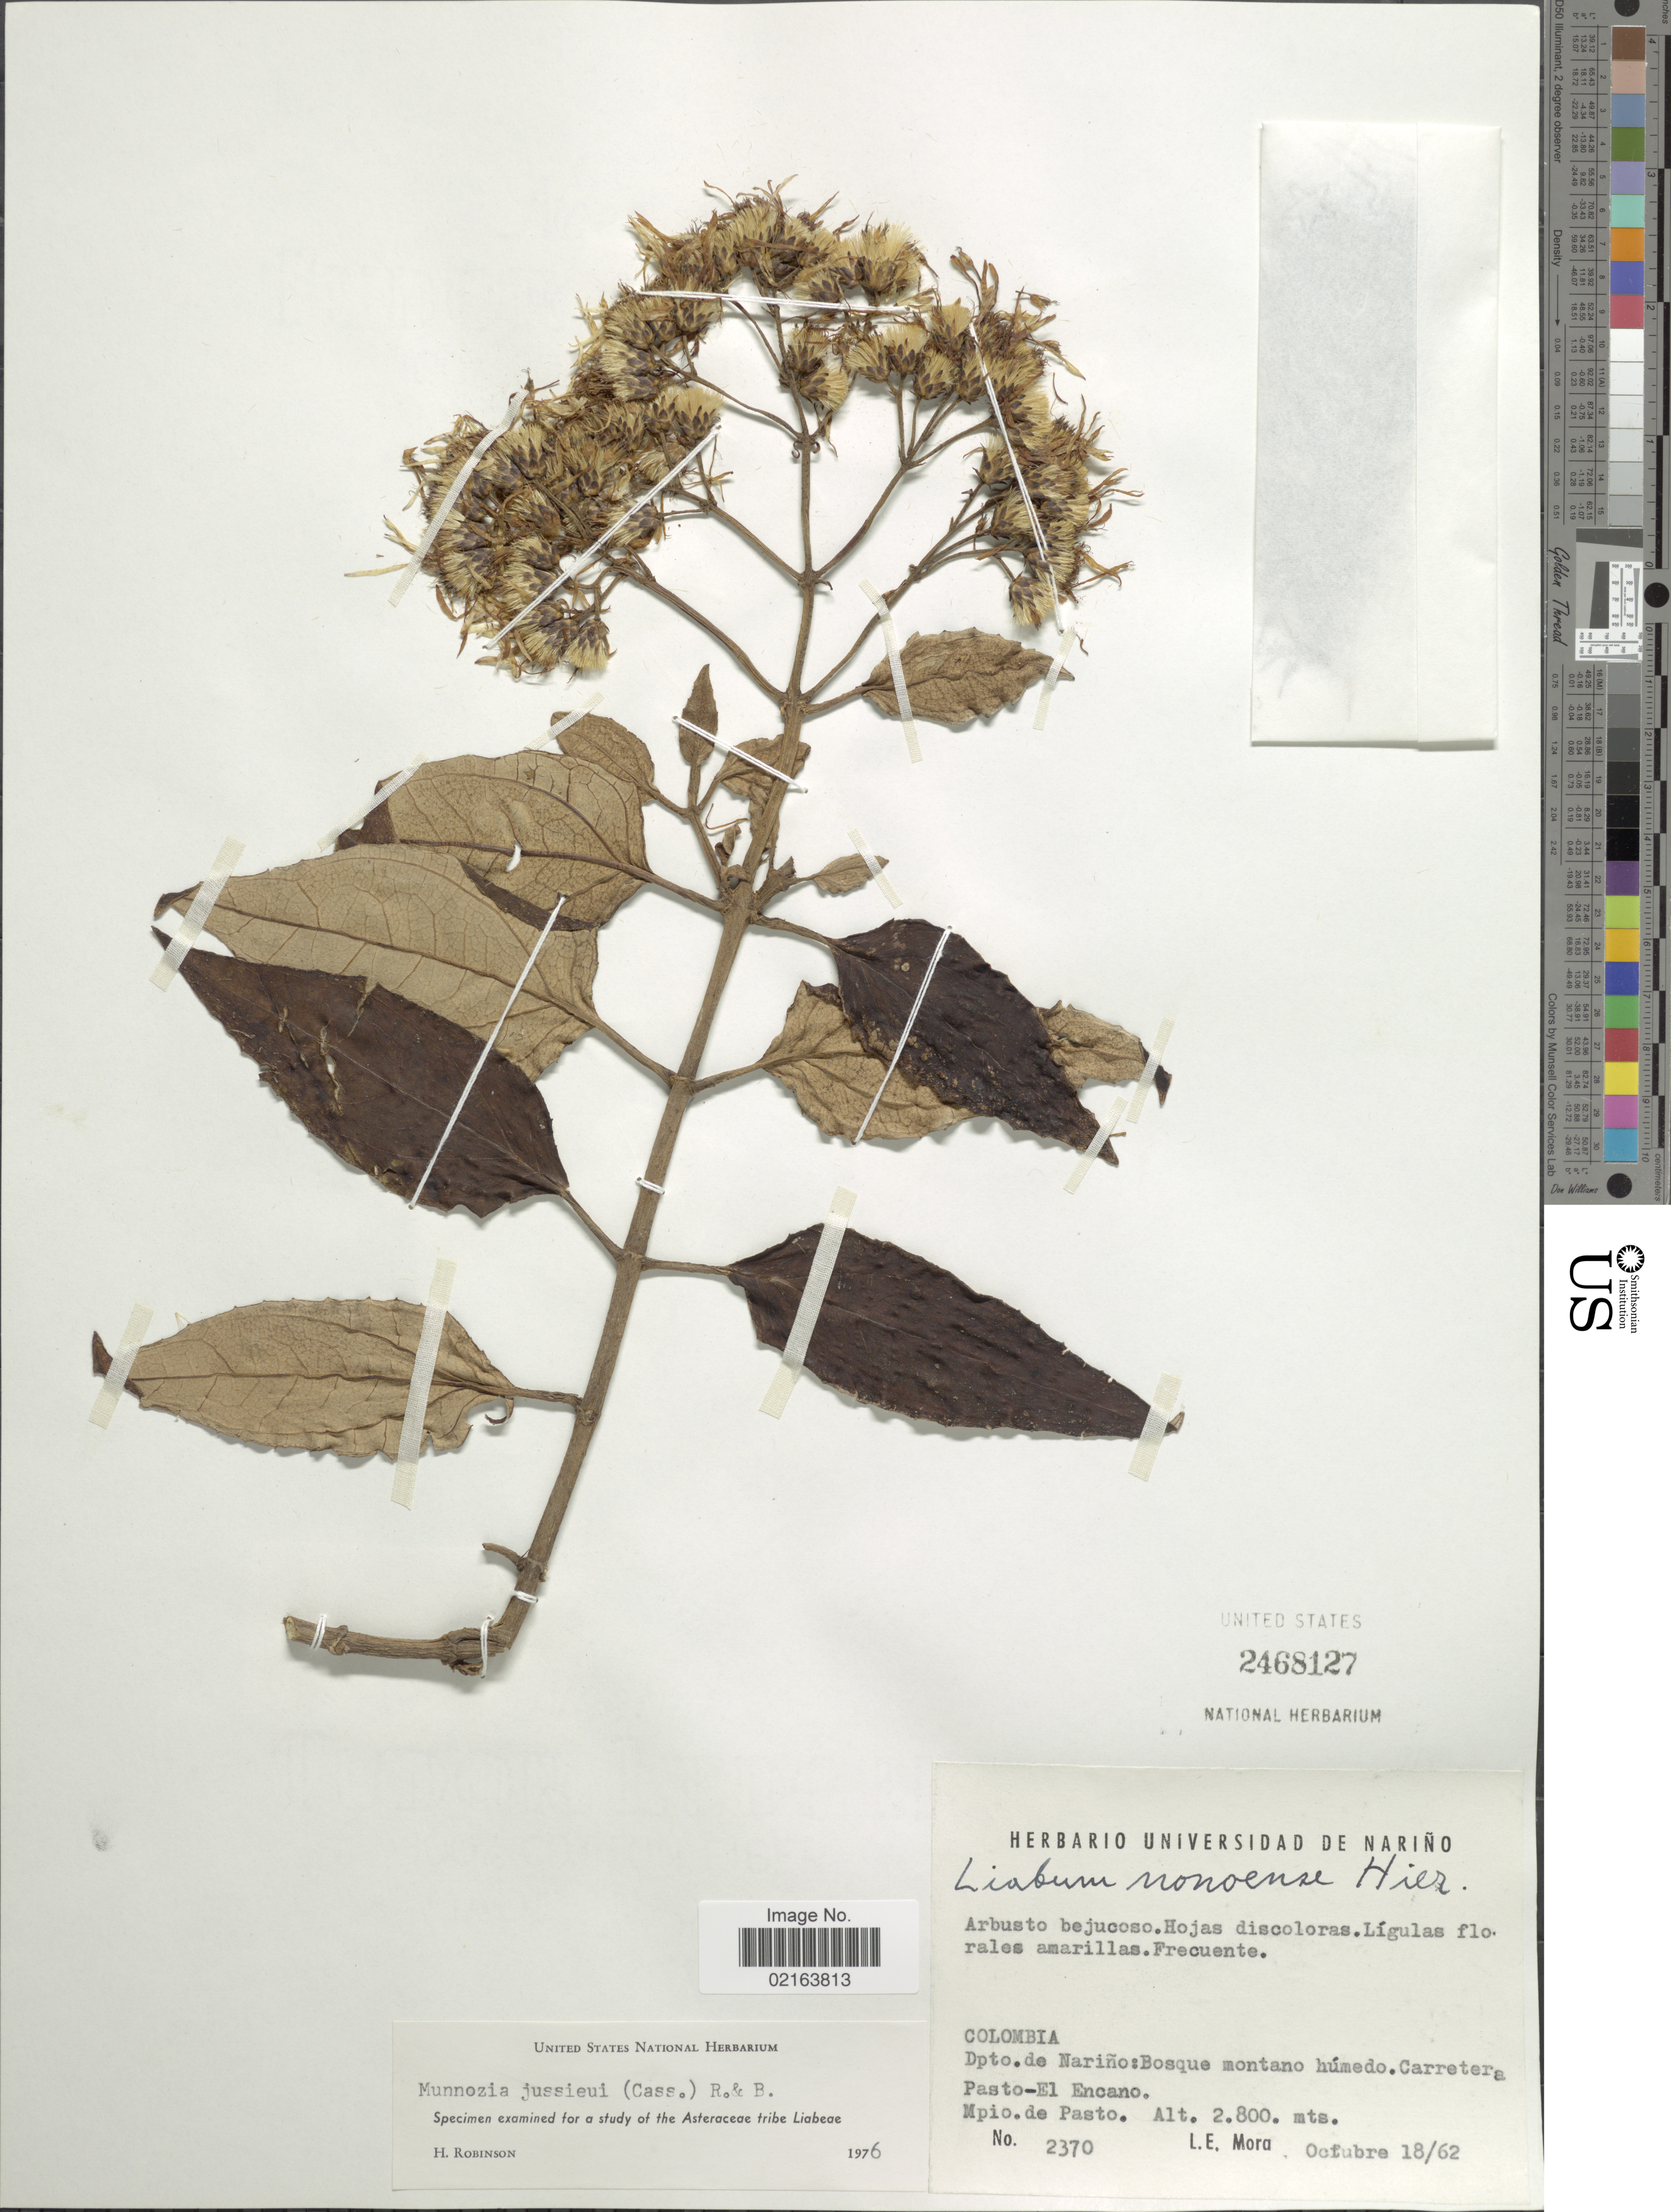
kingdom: Plantae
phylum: Tracheophyta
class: Magnoliopsida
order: Asterales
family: Asteraceae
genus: Munnozia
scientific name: Munnozia jussieui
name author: (Cass.) H. Rob. & Brettell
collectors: L. Mora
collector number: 2370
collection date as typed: Transcribed d/m/y: 18/10/62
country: Colombia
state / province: Nariño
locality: Dpto. de Narino: Bosque montano humedo, Carretera Pasto-El Encano, Mpio de Pasto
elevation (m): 2800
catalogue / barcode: US 2468127